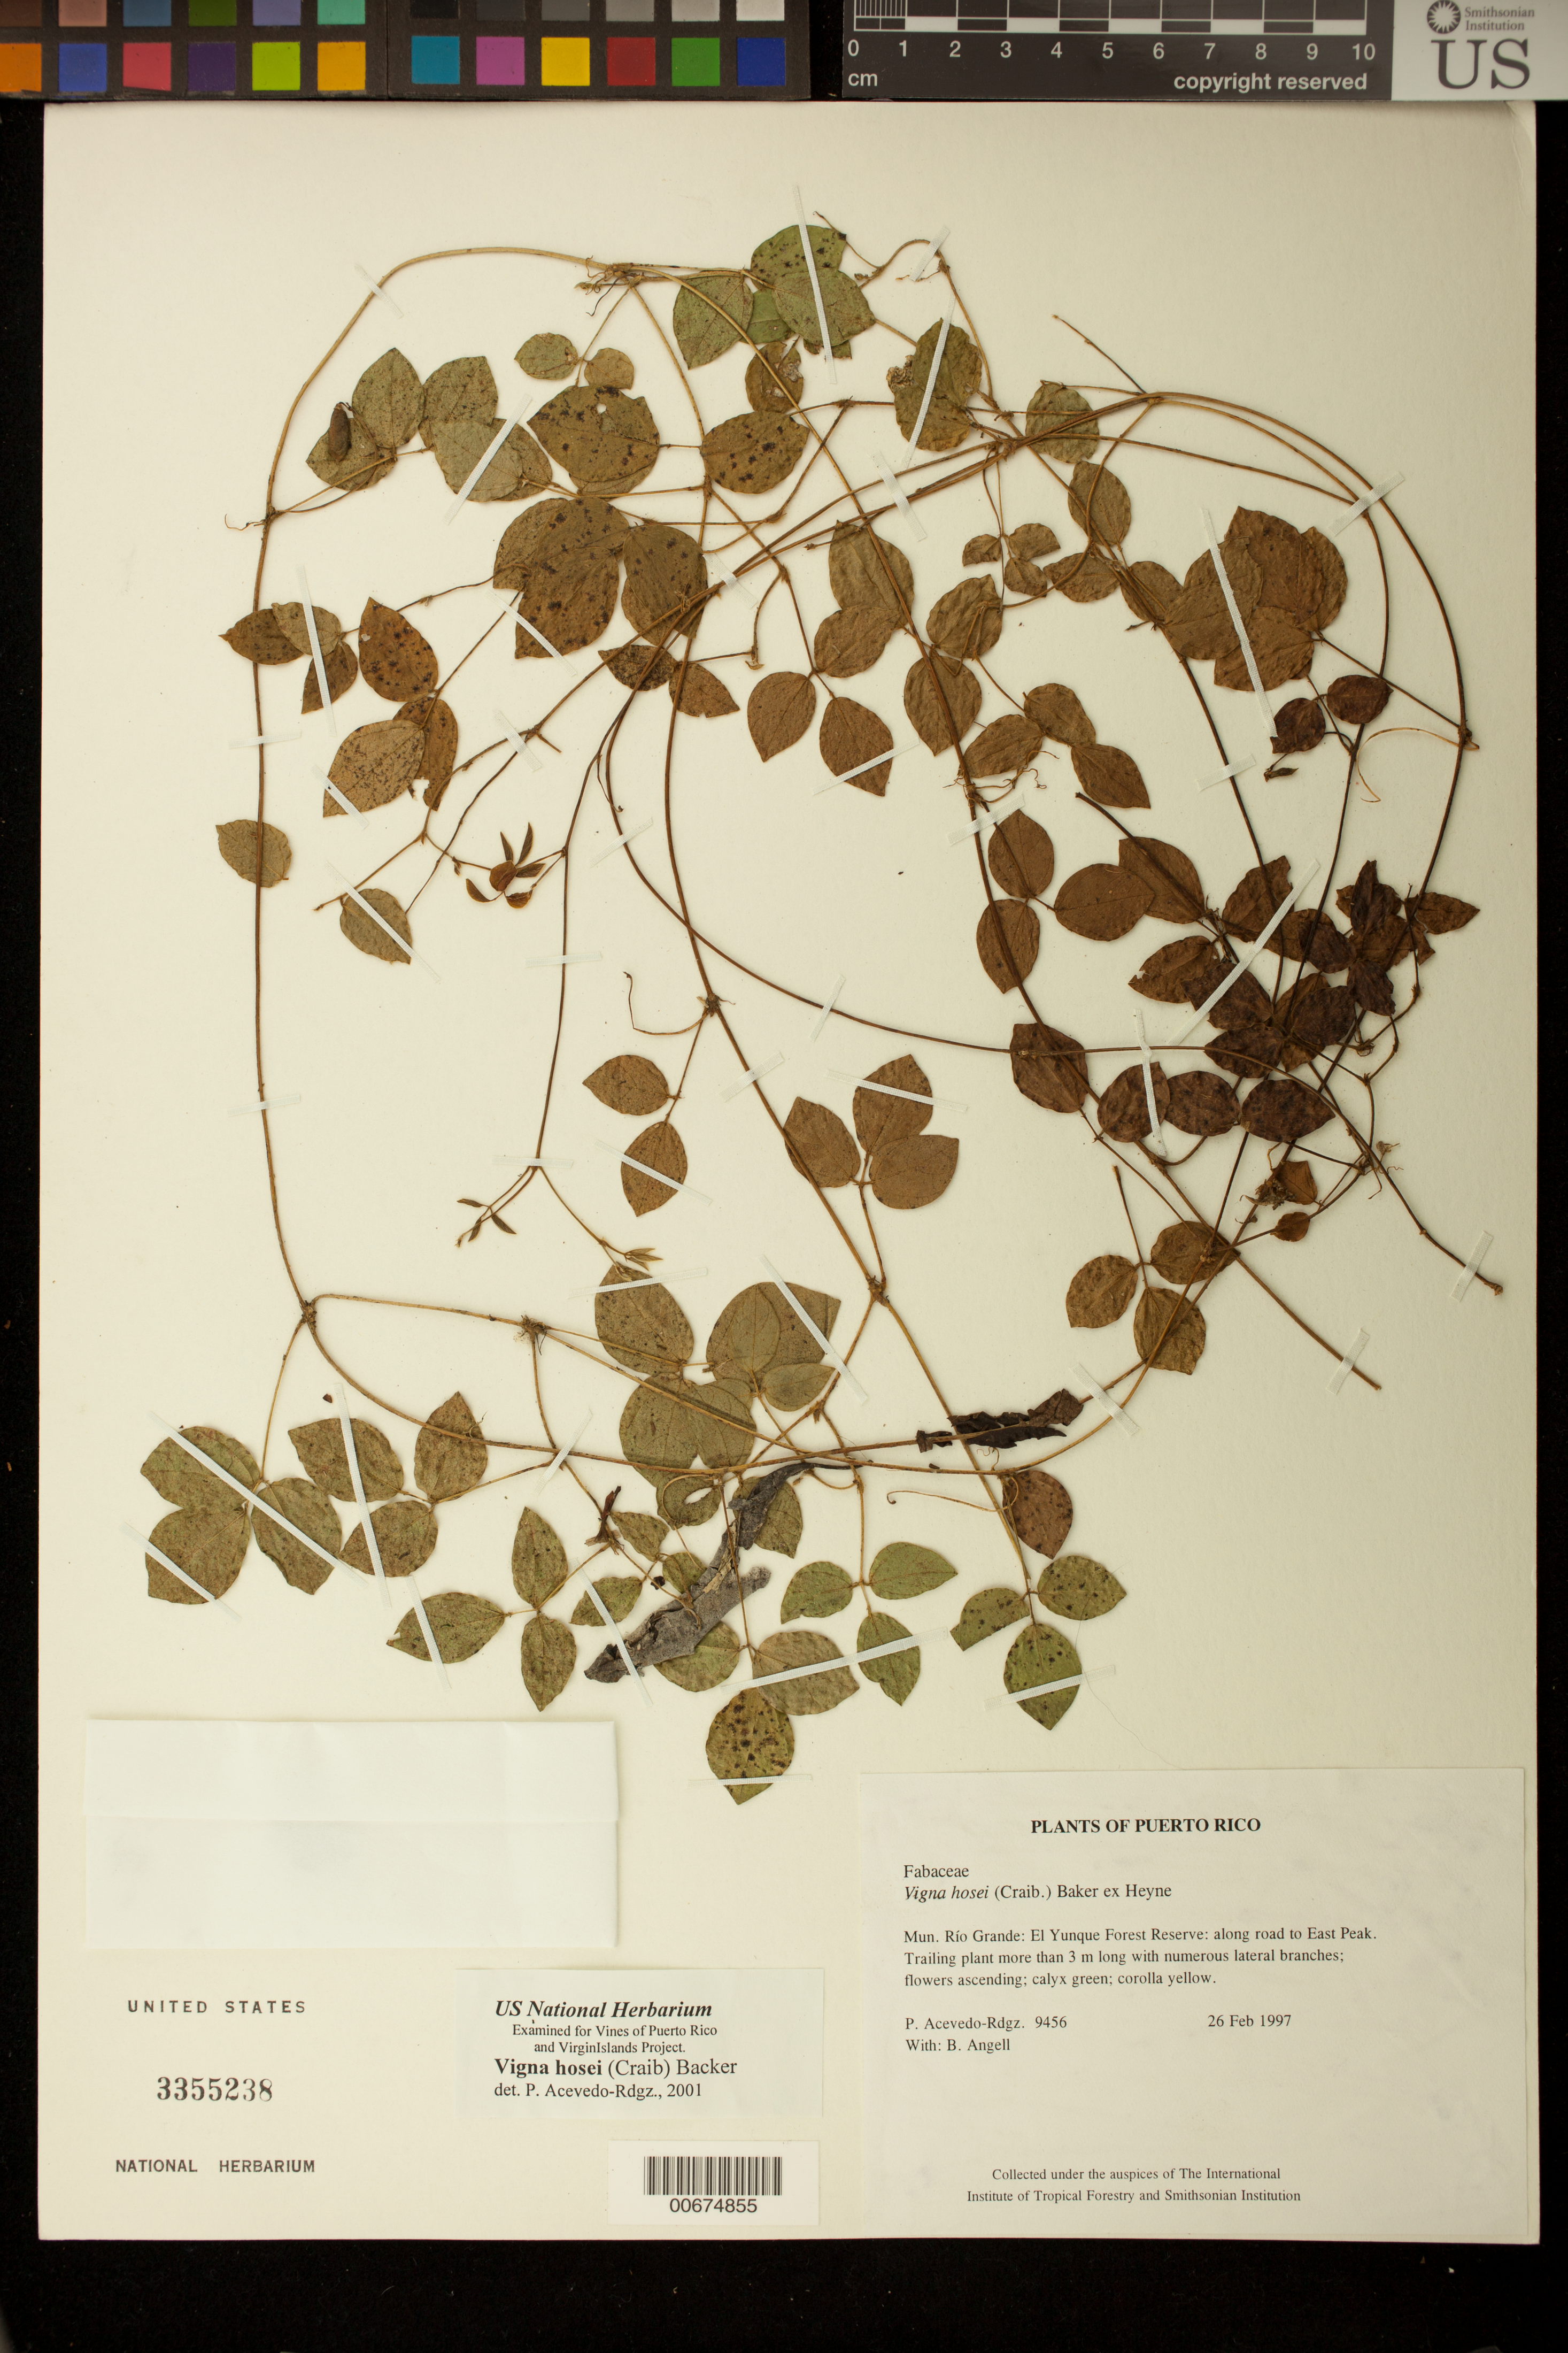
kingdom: Plantae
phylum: Tracheophyta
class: Magnoliopsida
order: Fabales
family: Fabaceae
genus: Vigna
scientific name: Vigna hosei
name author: (Craib) Backer ex K. Heyne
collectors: P. Acevedo-Rodr. & Bobbi Angell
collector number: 9456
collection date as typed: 26 Feb 1997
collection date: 1997-02-26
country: Puerto Rico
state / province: Río Grande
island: Puerto Rico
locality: Río Grande: El Yunque Forest Reserve: along road to East Peak.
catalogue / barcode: US 3355238